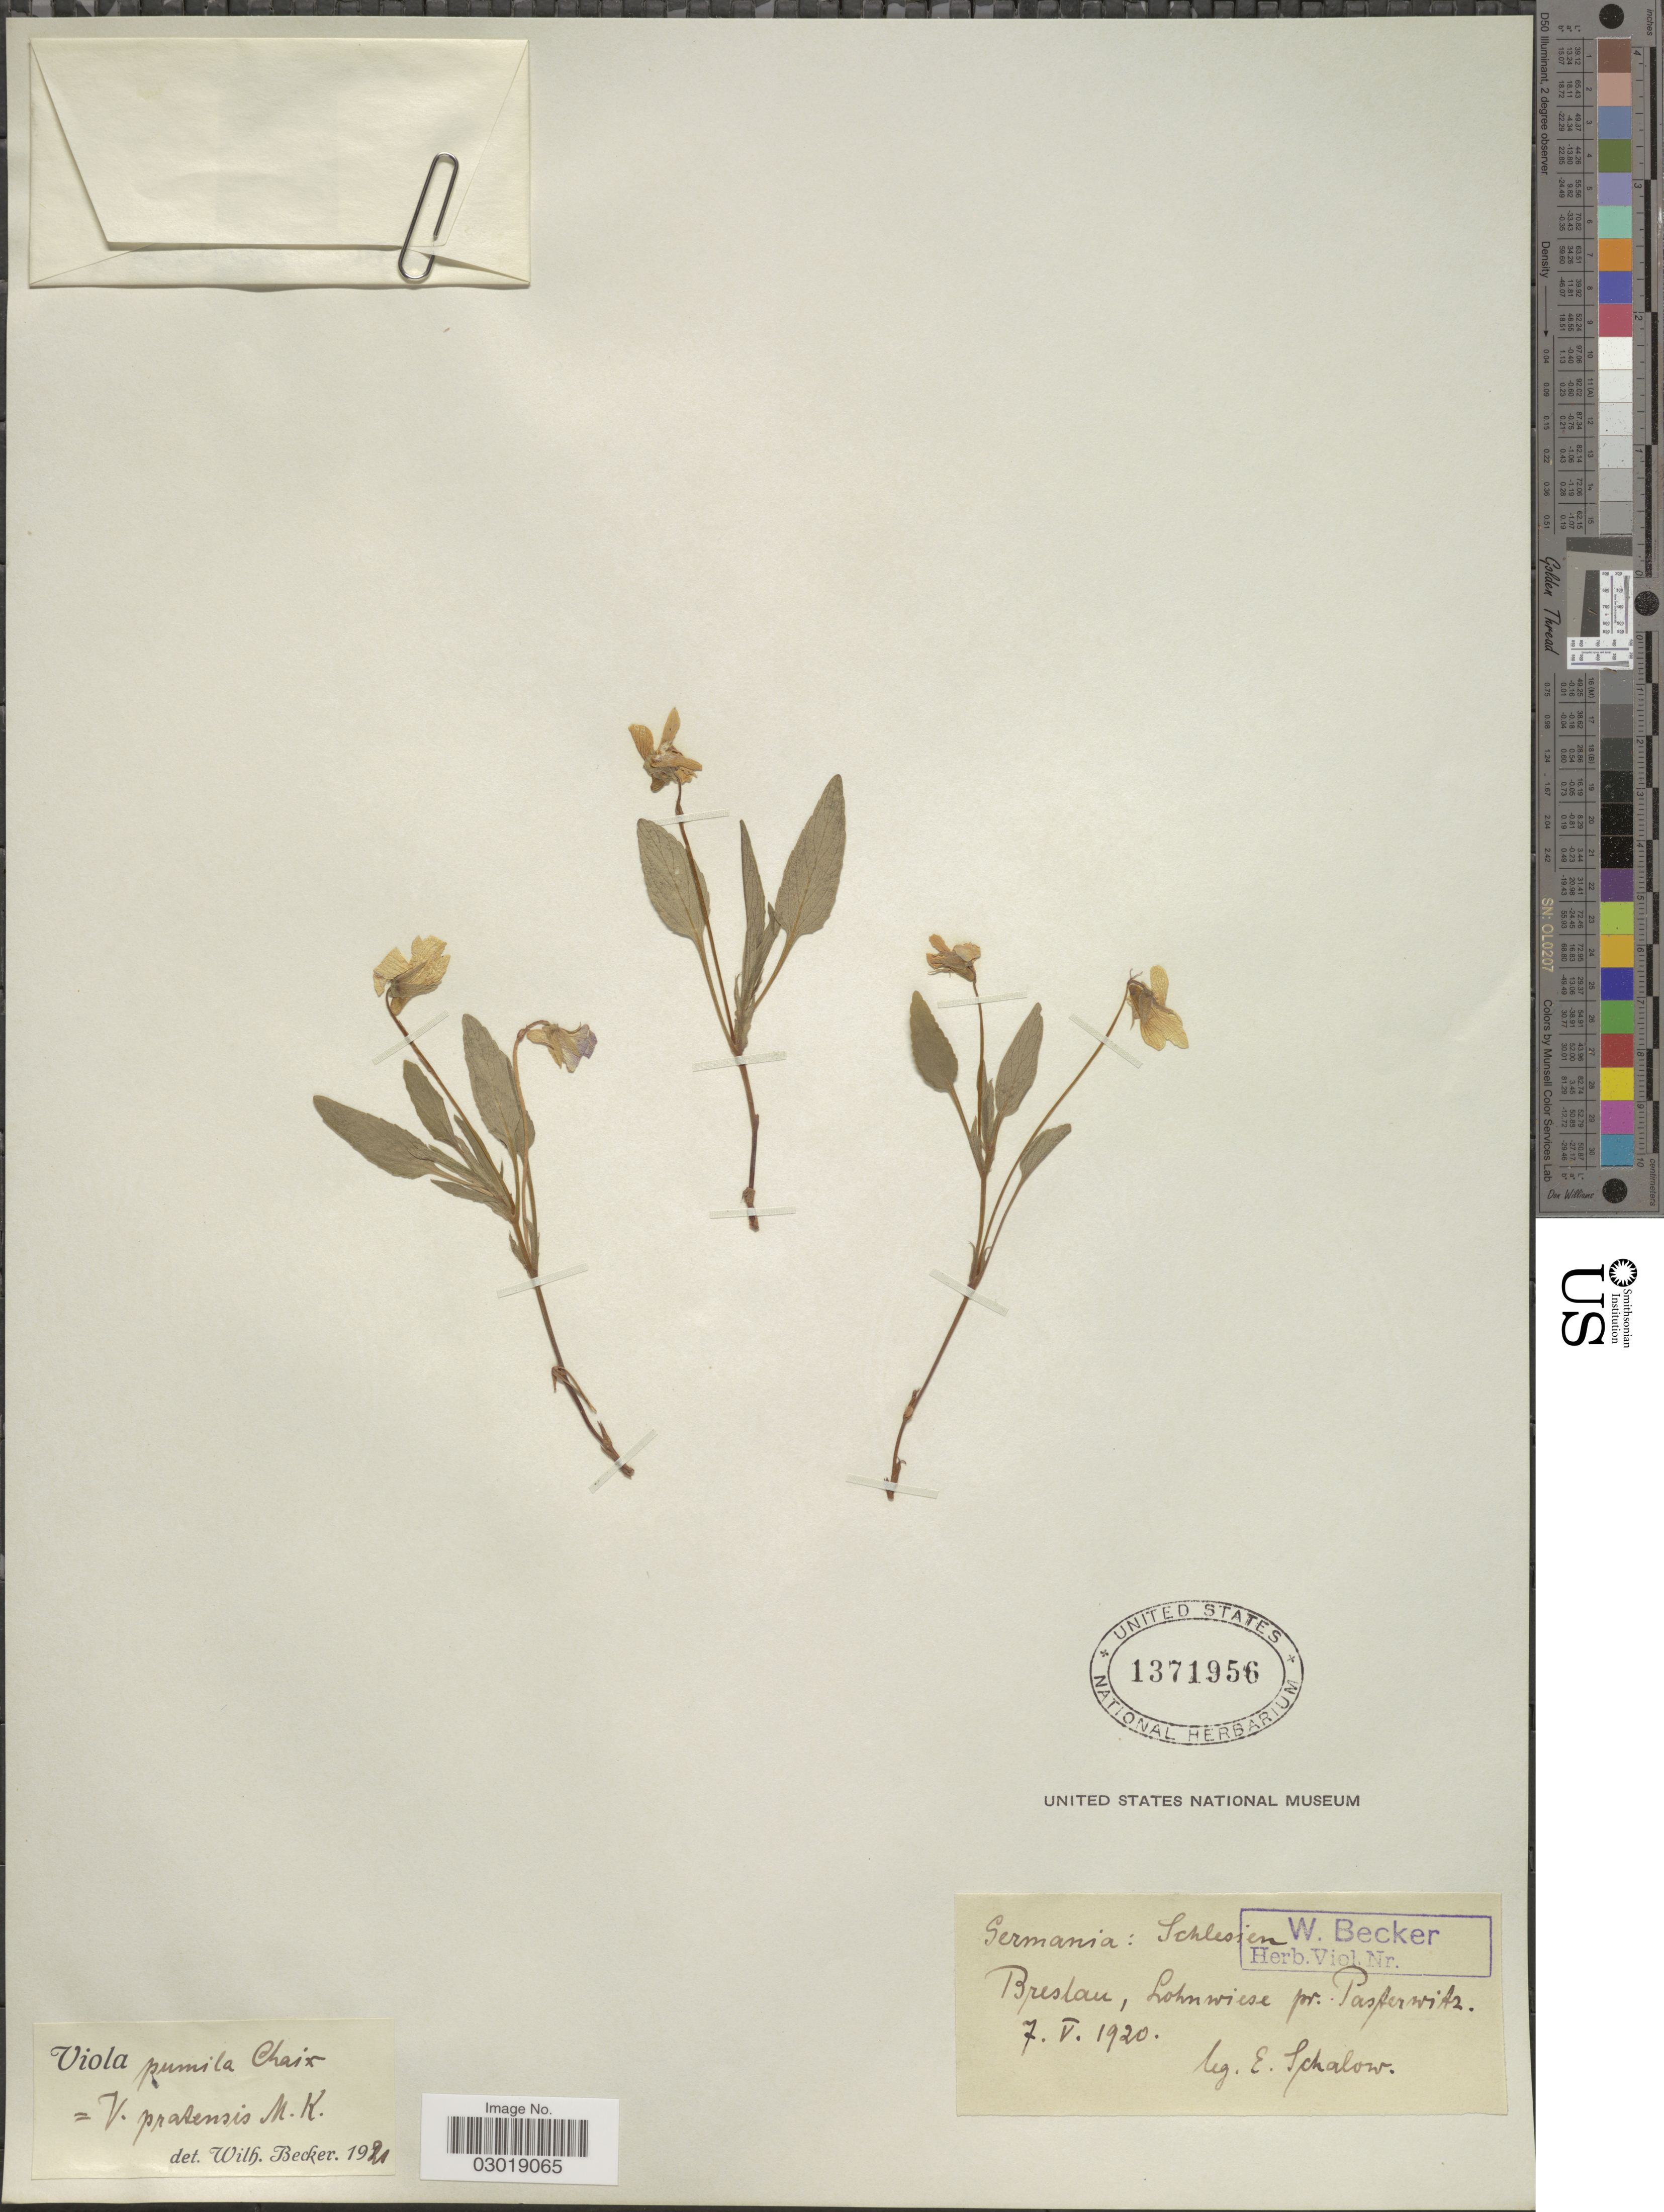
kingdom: Plantae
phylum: Tracheophyta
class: Magnoliopsida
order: Malpighiales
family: Violaceae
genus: Viola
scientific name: Viola pumila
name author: Chaix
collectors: E. Schalow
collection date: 1920-05-07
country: Poland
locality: Schlesien. Breslau, Lohnwiese pr. Pasterwitz.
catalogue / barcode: US 1371956